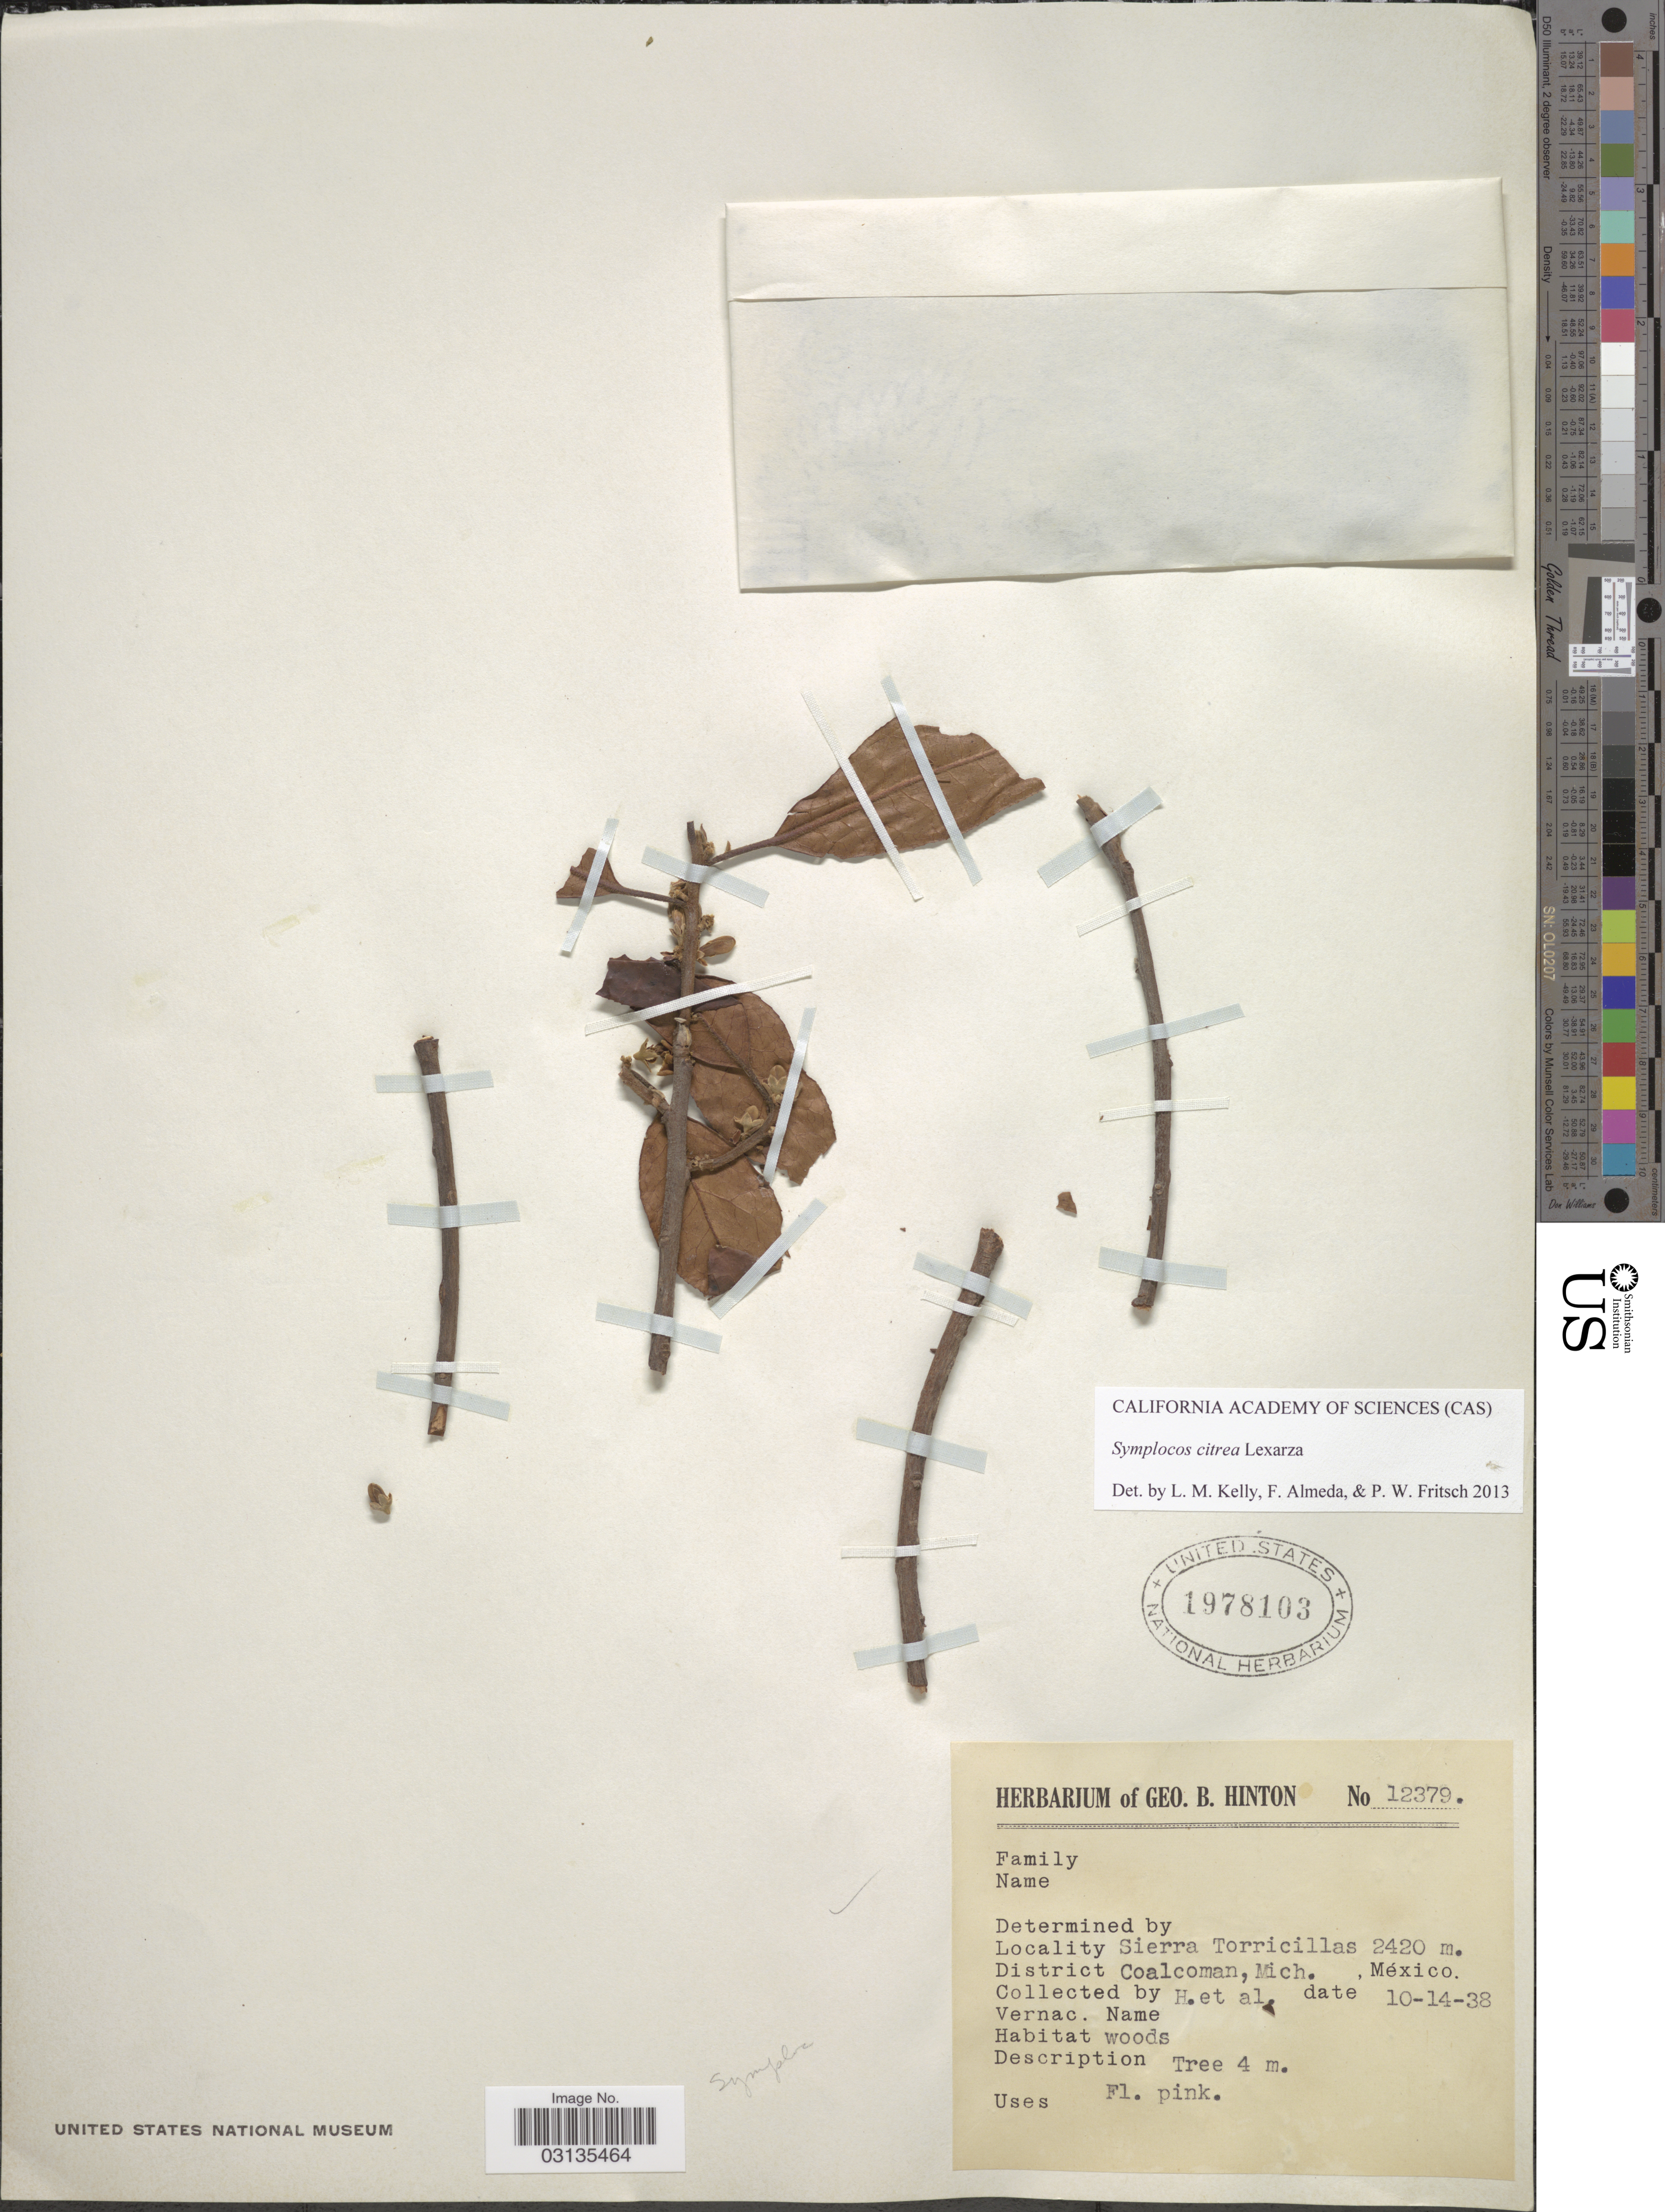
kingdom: Plantae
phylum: Tracheophyta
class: Magnoliopsida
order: Ericales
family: Symplocaceae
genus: Symplocos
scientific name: Symplocos citrea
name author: Lex.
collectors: G. B. Hinton & et al.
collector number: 12379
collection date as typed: Transcribed d/m/y: 14/10/38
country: Mexico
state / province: Michoacán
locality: Sierra Torricillas. District Coalcoman, Mich.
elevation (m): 2420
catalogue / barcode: US 1978103